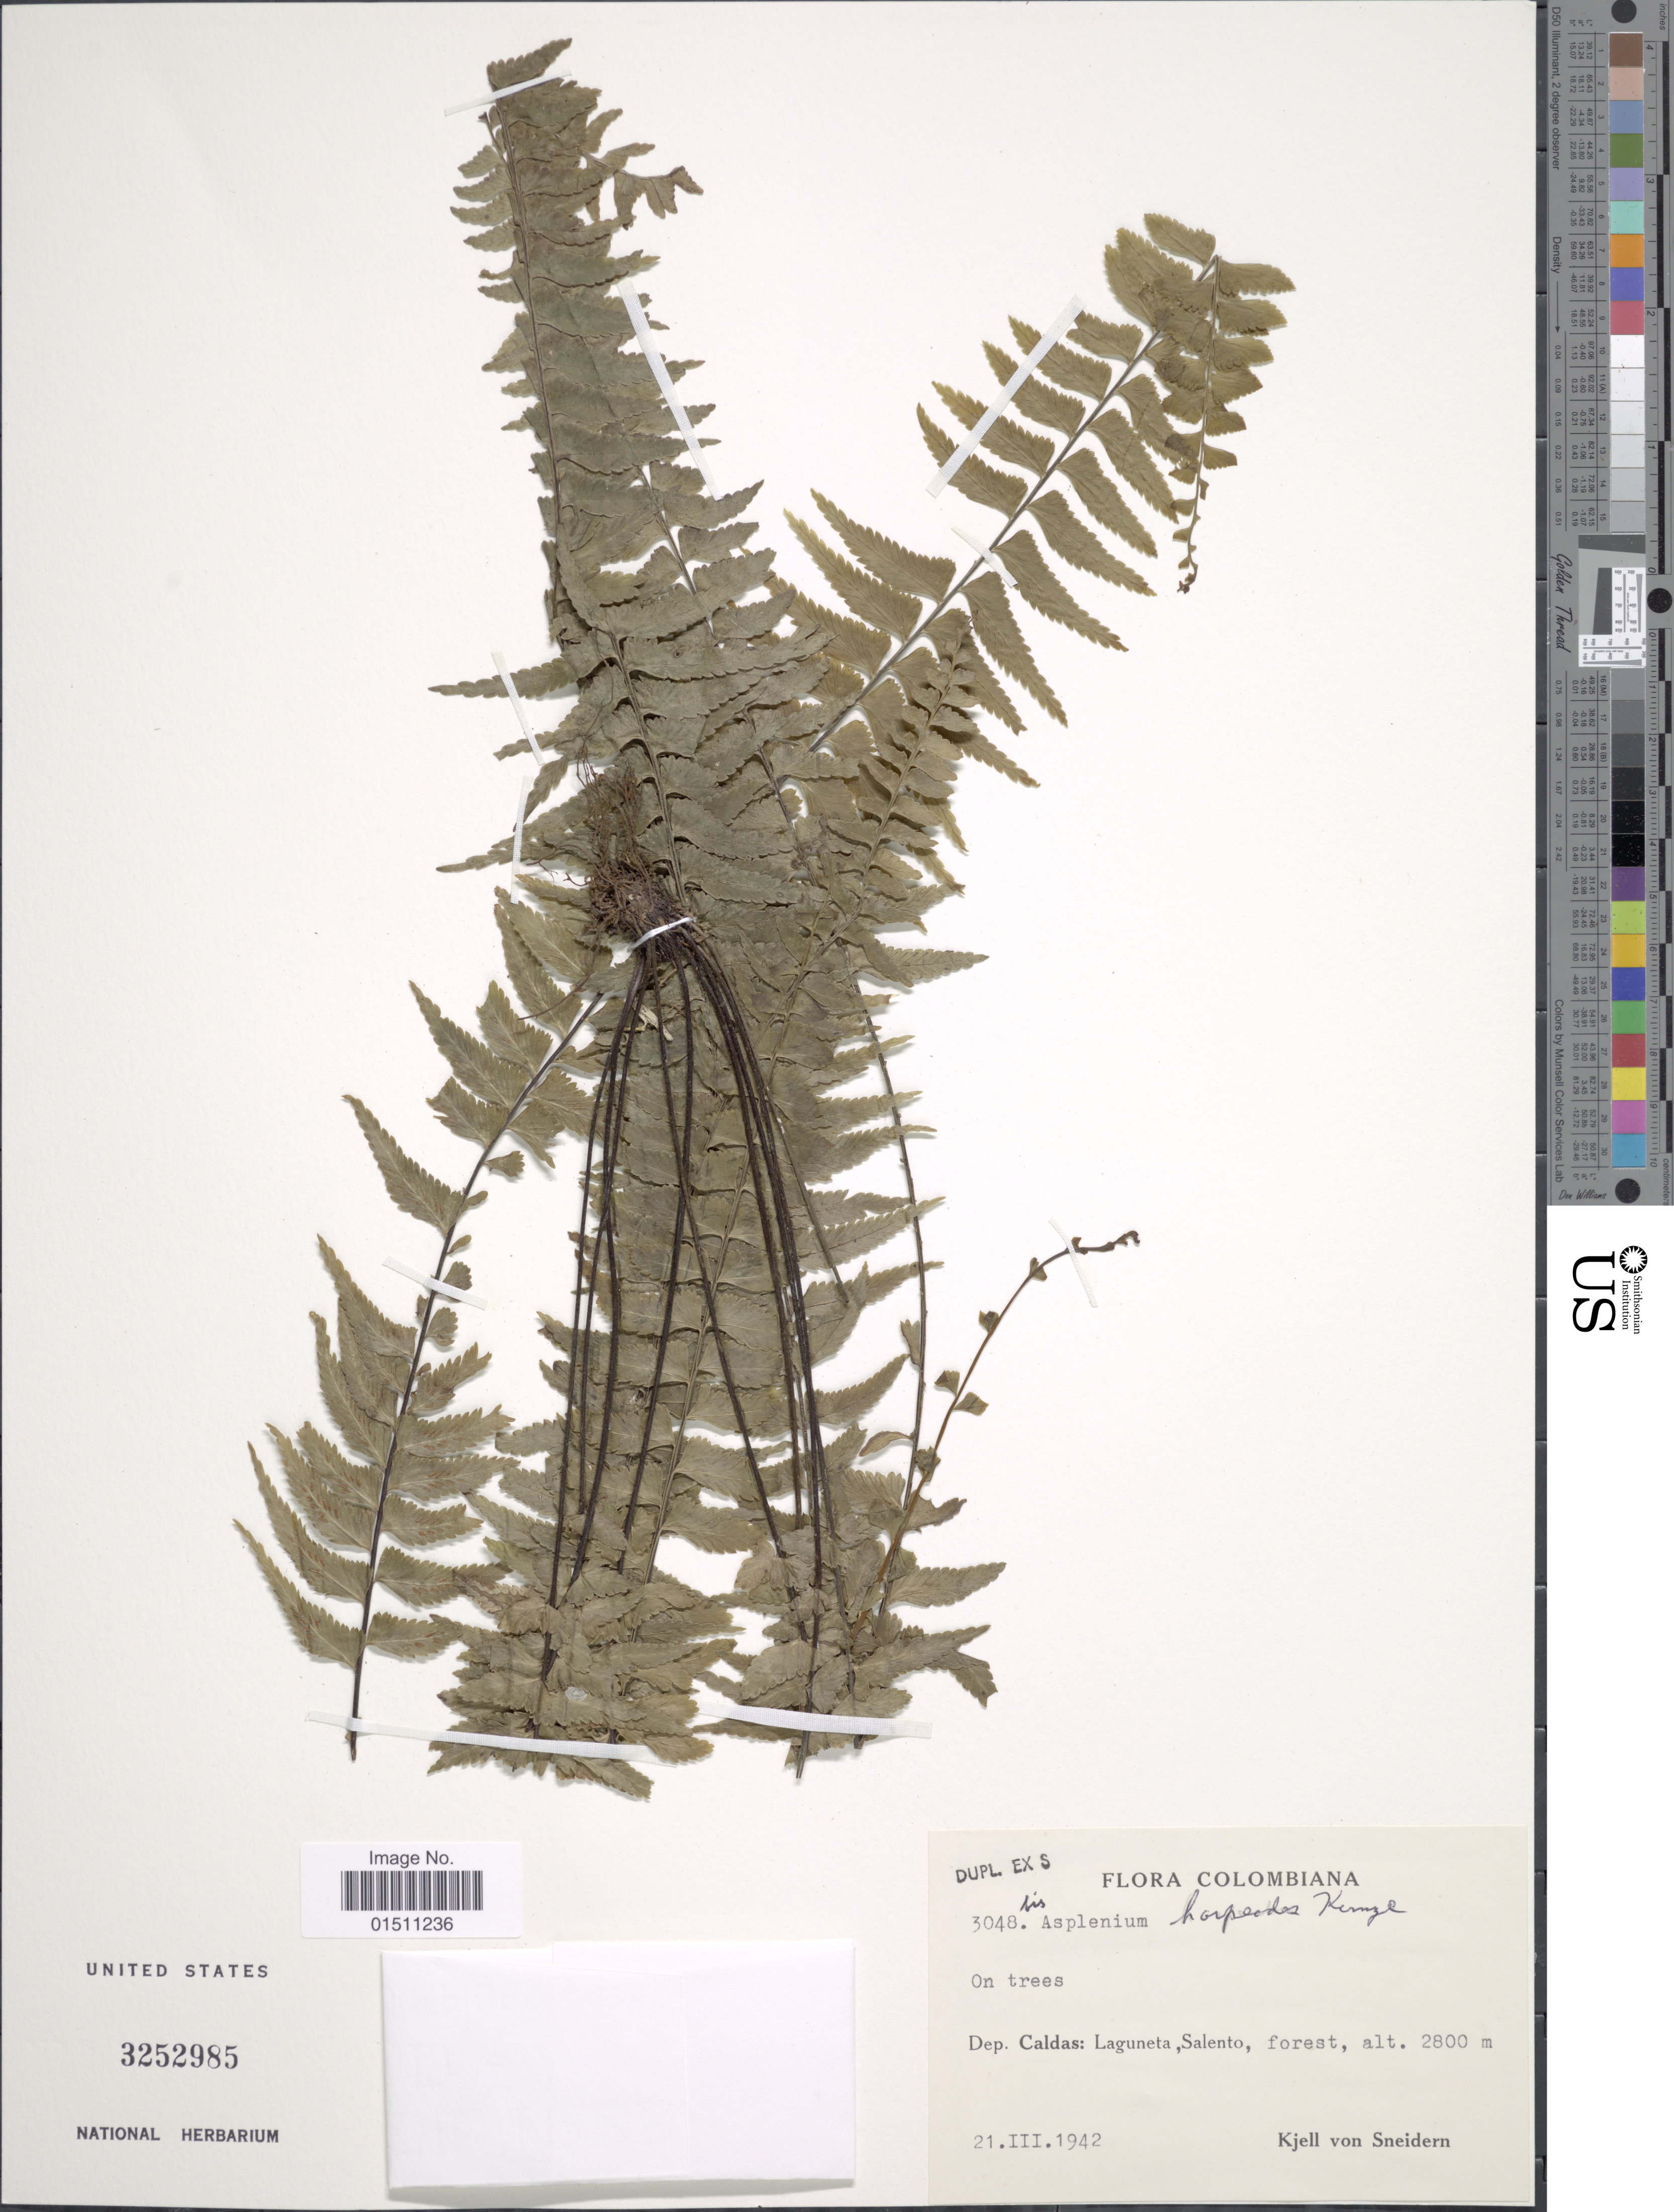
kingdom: Plantae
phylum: Tracheophyta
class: Polypodiopsida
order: Polypodiales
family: Aspleniaceae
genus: Asplenium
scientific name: Asplenium harpeodes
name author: Kunze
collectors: K. von Sneidern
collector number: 3048bis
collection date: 1942-03-21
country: Colombia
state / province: Caldas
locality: Colombiana, Dep. Caldas: Laguneta, Salento.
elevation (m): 2800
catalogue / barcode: US 3252985